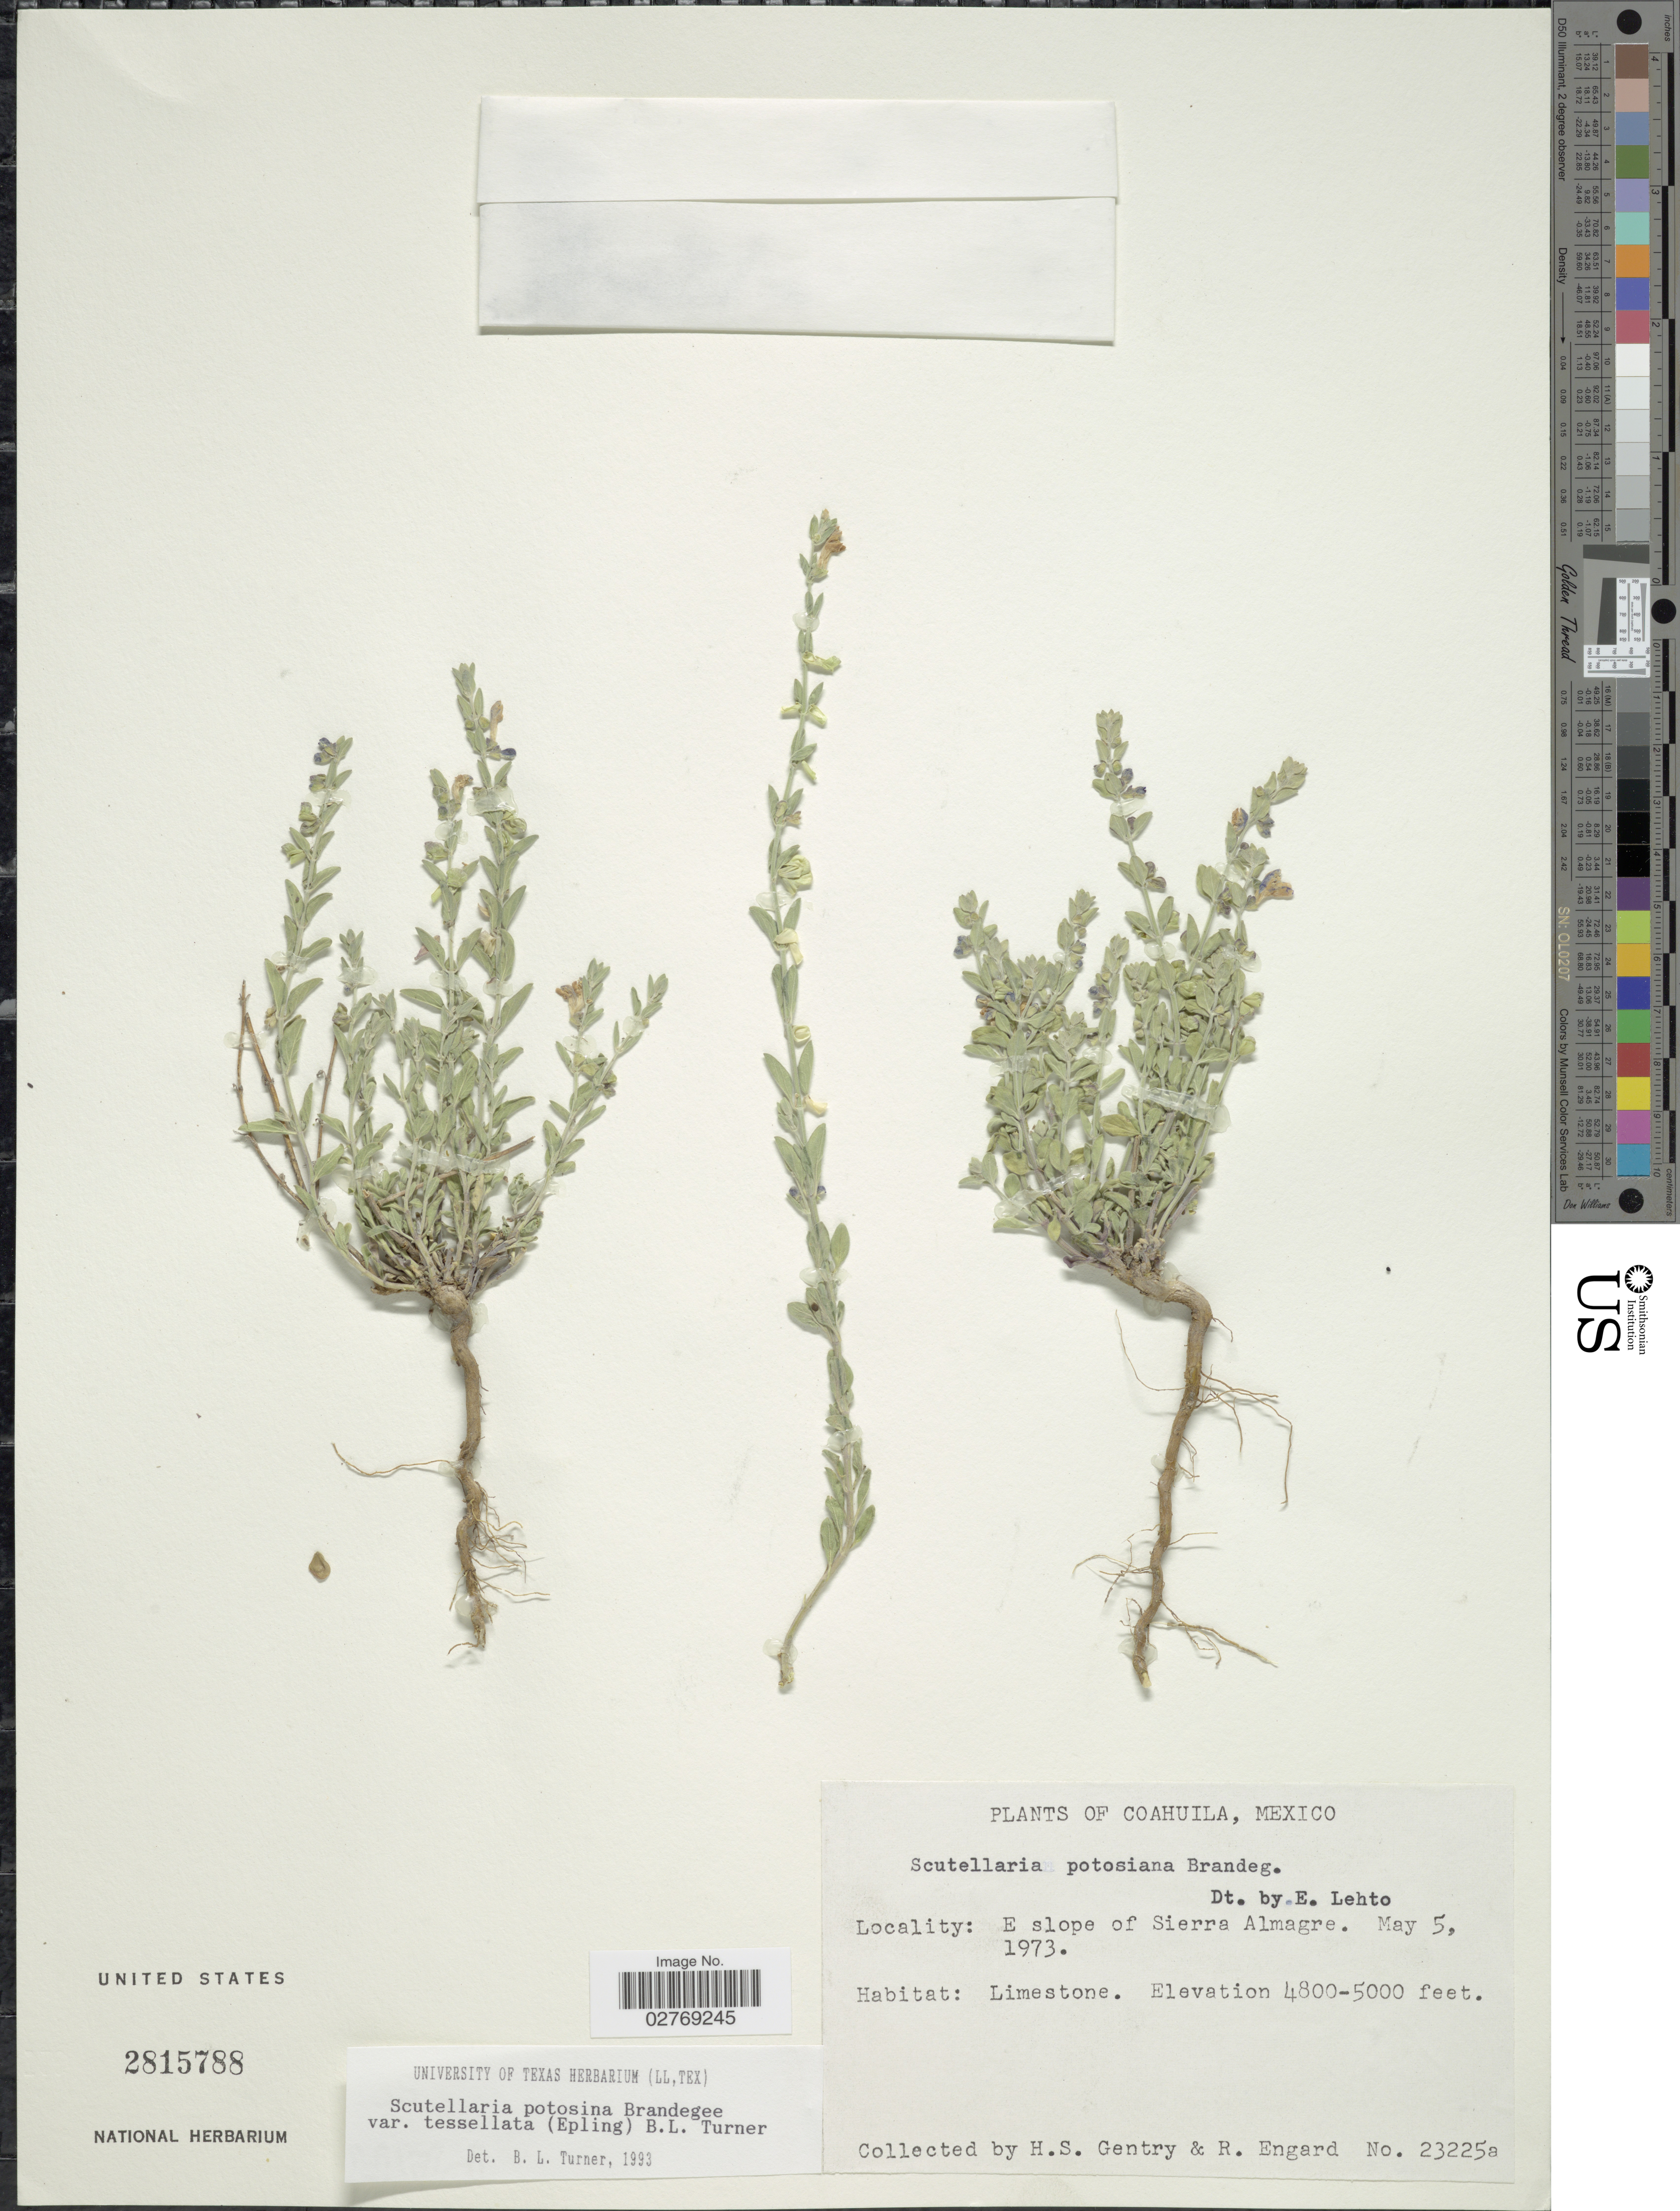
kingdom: Plantae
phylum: Tracheophyta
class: Magnoliopsida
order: Lamiales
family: Lamiaceae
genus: Scutellaria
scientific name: Scutellaria potosina var. tessellata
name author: Brandegee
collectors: H. S. Gentry & R. Engard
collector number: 23225a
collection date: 1973-05-05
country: Mexico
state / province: Coahuila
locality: E slope of Sierra Almagre.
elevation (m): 1463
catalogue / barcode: US 2815788